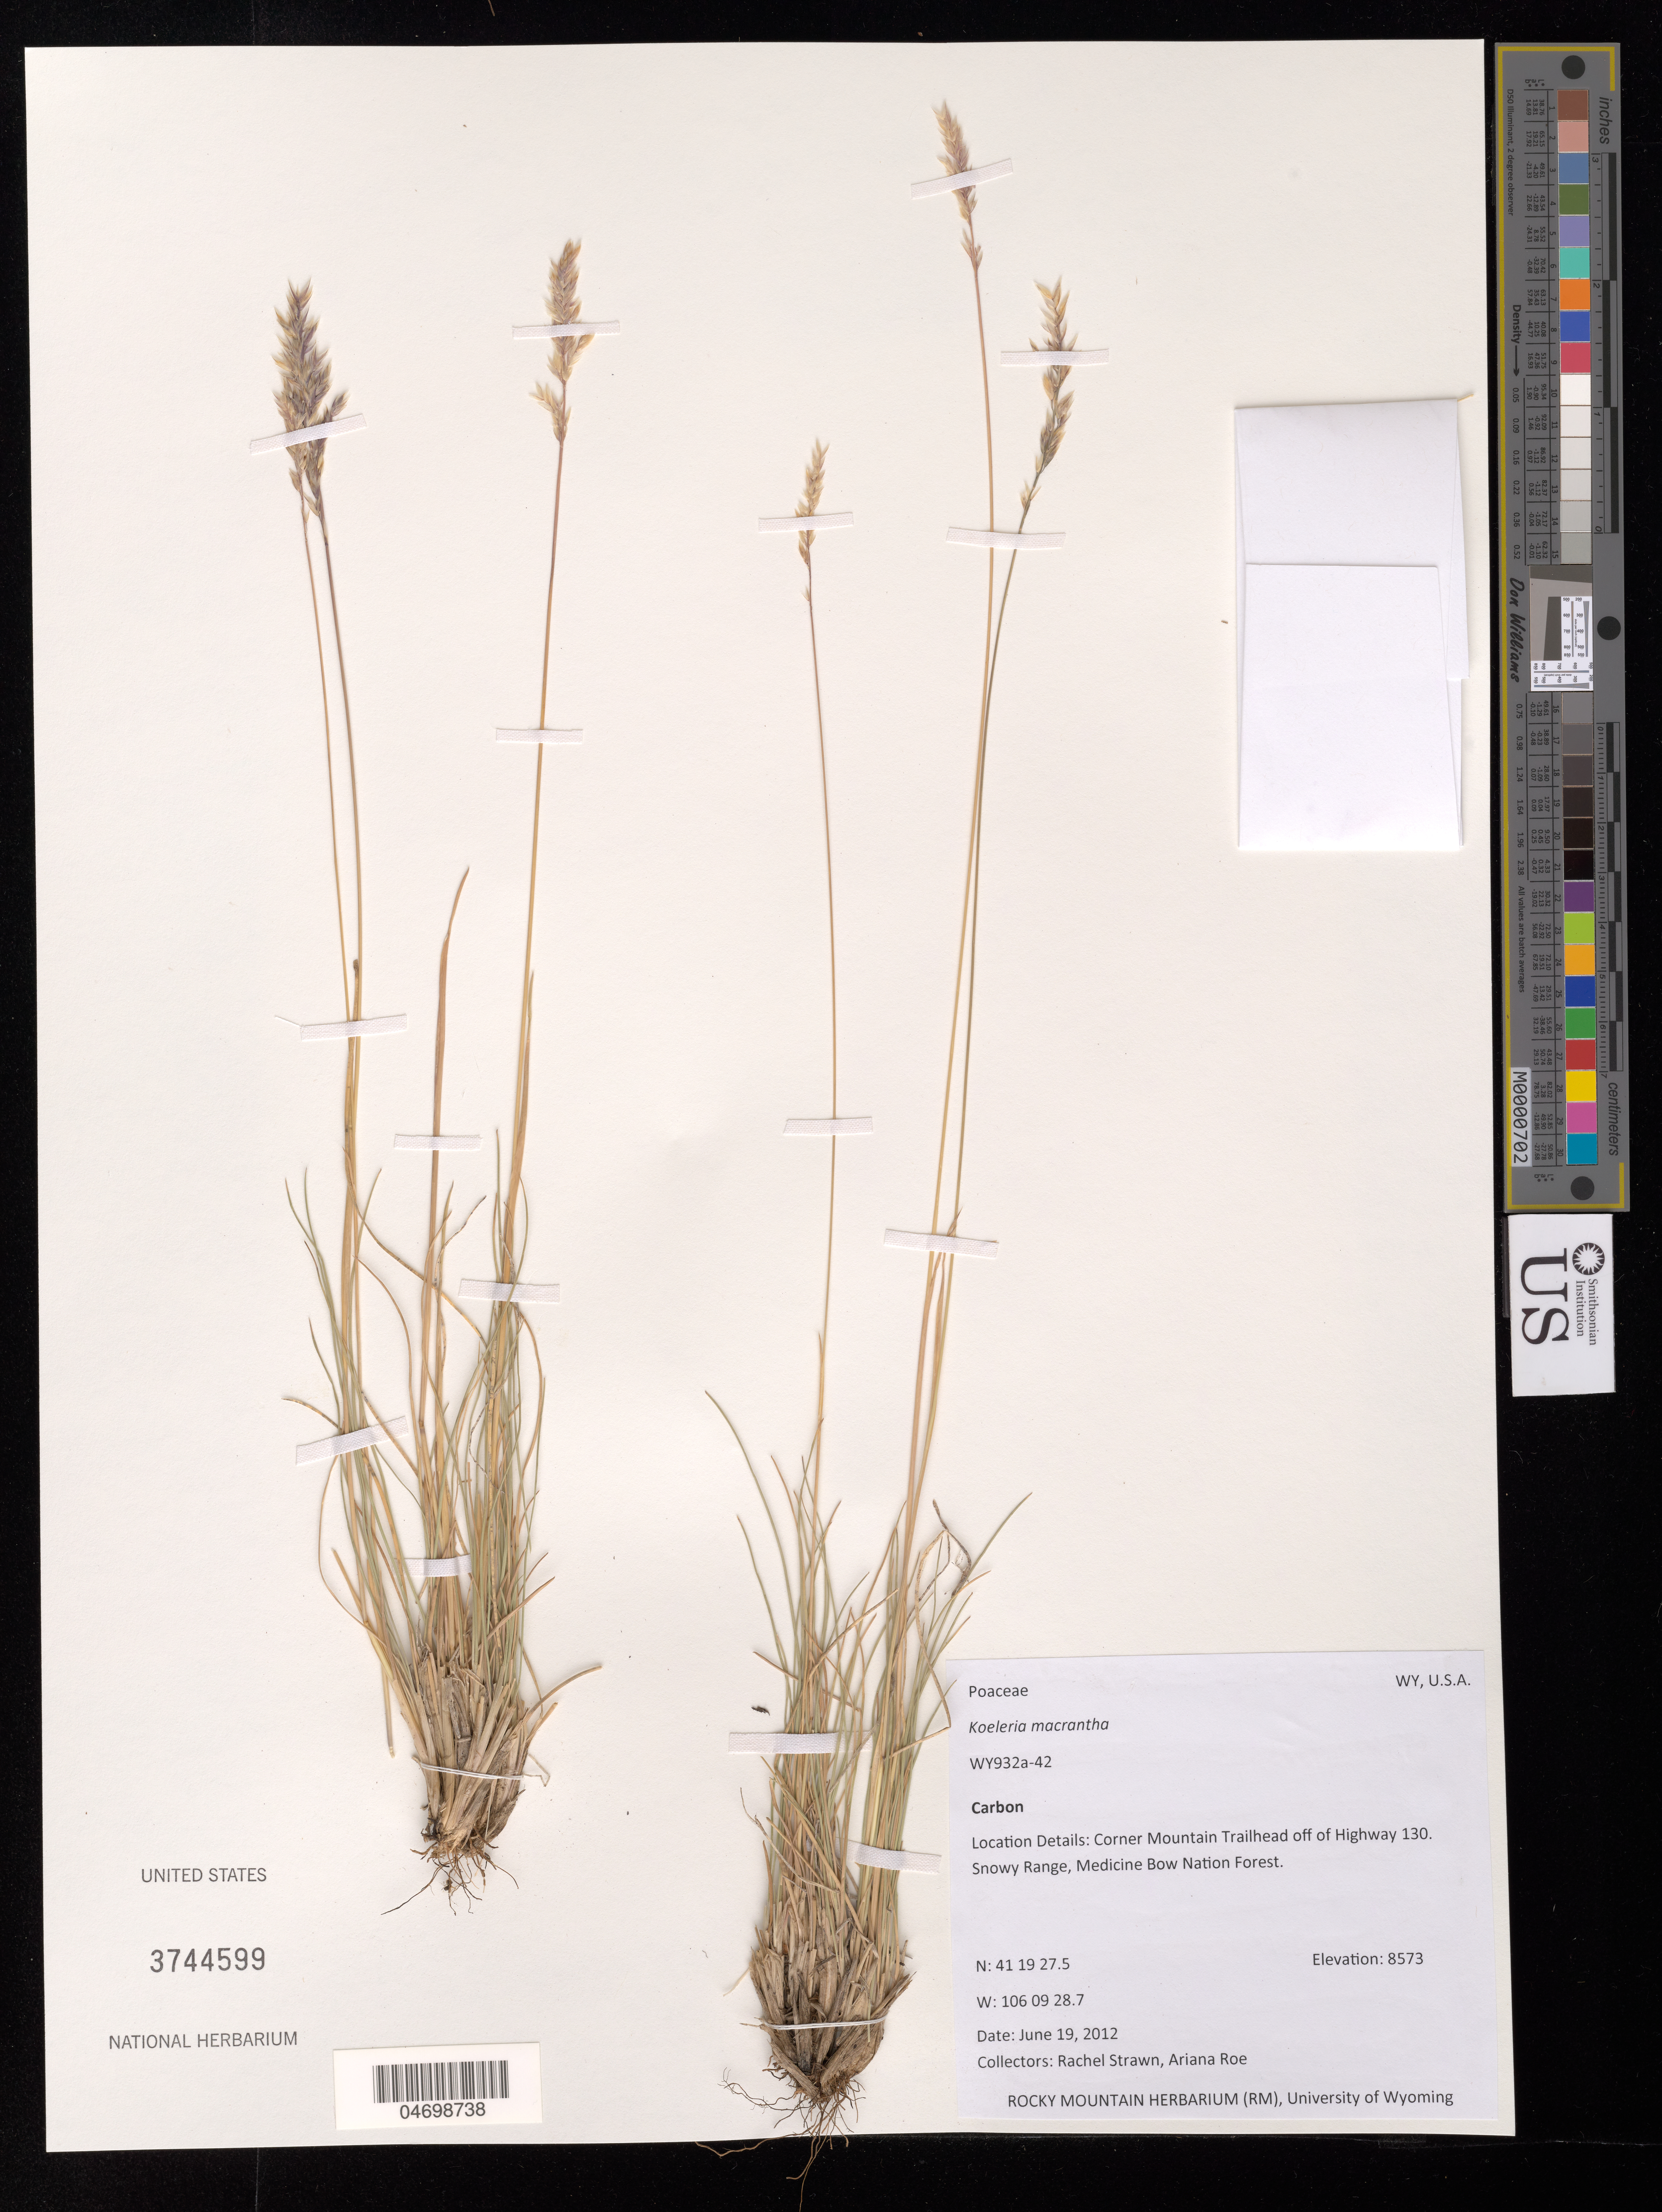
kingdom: Plantae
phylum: Tracheophyta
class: Liliopsida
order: Poales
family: Poaceae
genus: Koeleria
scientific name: Koeleria macrantha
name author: (Ledeb.) Schult.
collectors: R. Strawn & A. Roe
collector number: WY932A-42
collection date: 2012-06-19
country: United States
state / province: Wyoming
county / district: Carbon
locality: Corner Mtn Trailhead off of Hwy 130. Snowy Range, Medicine Bow National Forest.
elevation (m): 2613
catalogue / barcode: US 3744599